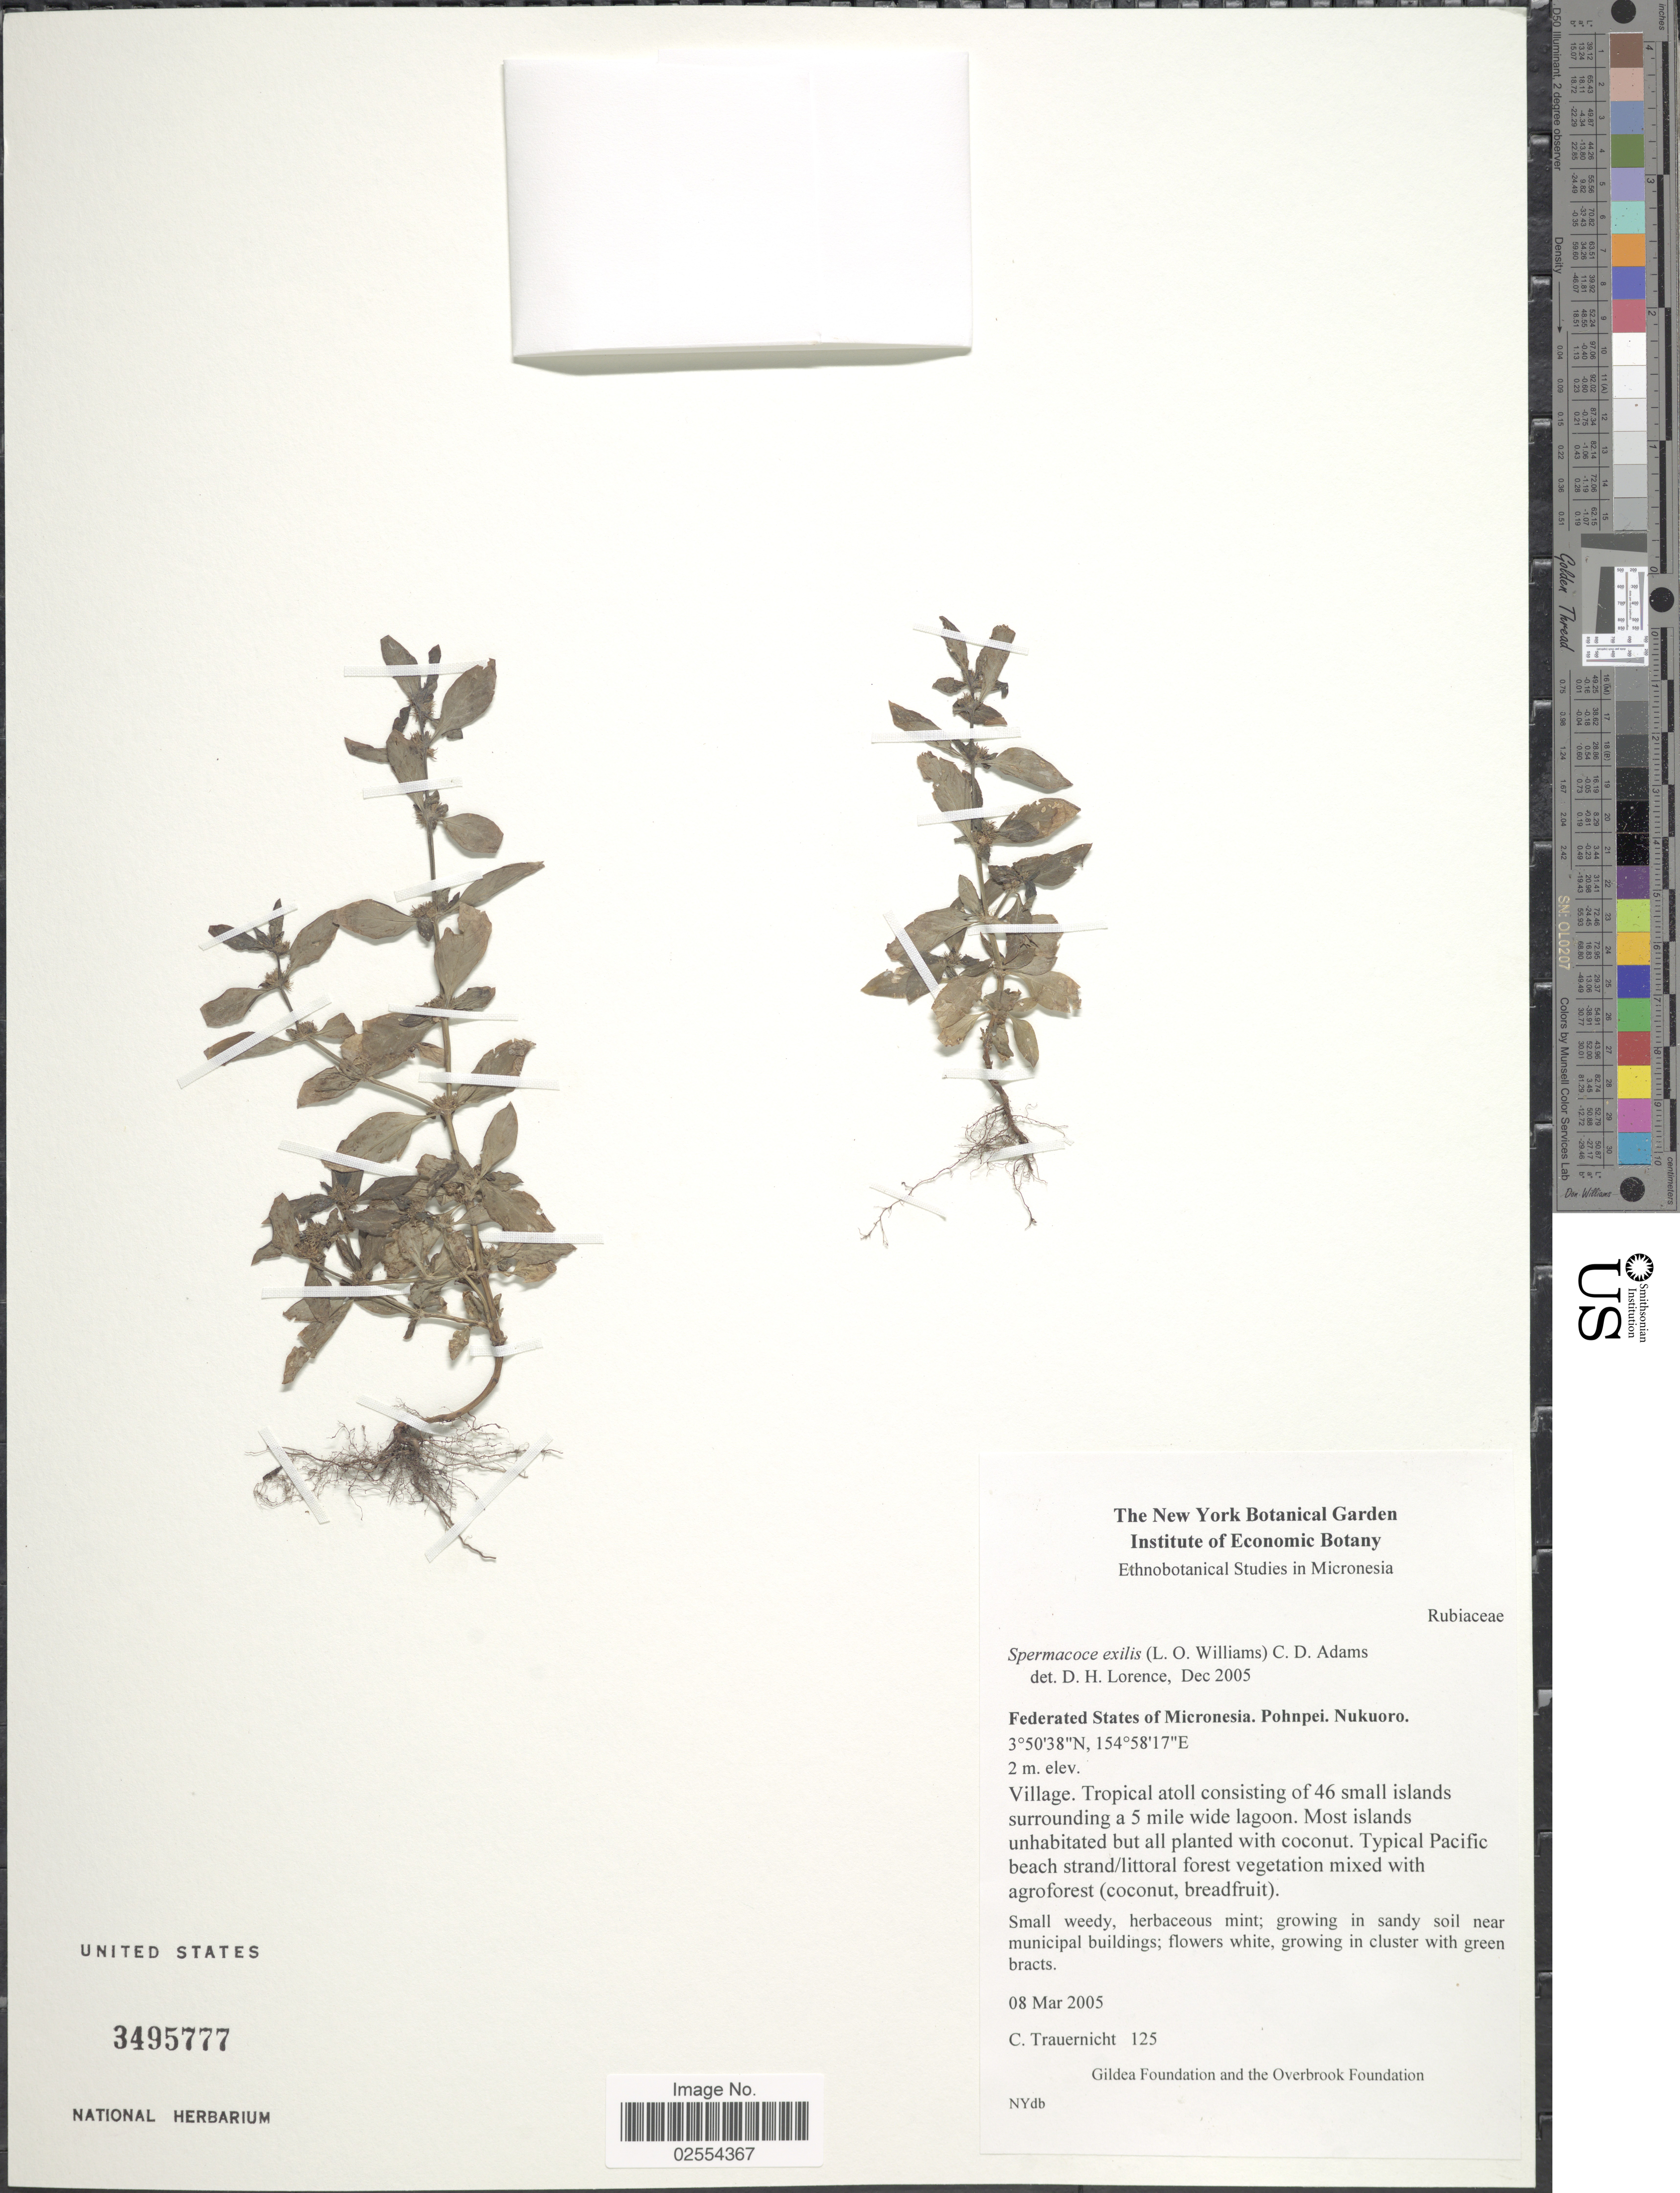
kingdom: Plantae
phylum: Tracheophyta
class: Magnoliopsida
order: Gentianales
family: Rubiaceae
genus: Spermacoce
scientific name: Spermacoce exilis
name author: (L.O. Williams) C.D. Adams ex W.C. Burger & C.M. Taylor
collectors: C. Trauernicht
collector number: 125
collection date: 2005-03-08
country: Micronesia, Federated States of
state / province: Pohnpei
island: Nukuoro Atoll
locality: Nukuoro, Village, Tropical atoll consisting of 46 small islands surrounding a 5 mile wide lagoon.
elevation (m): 2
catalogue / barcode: US 3495777